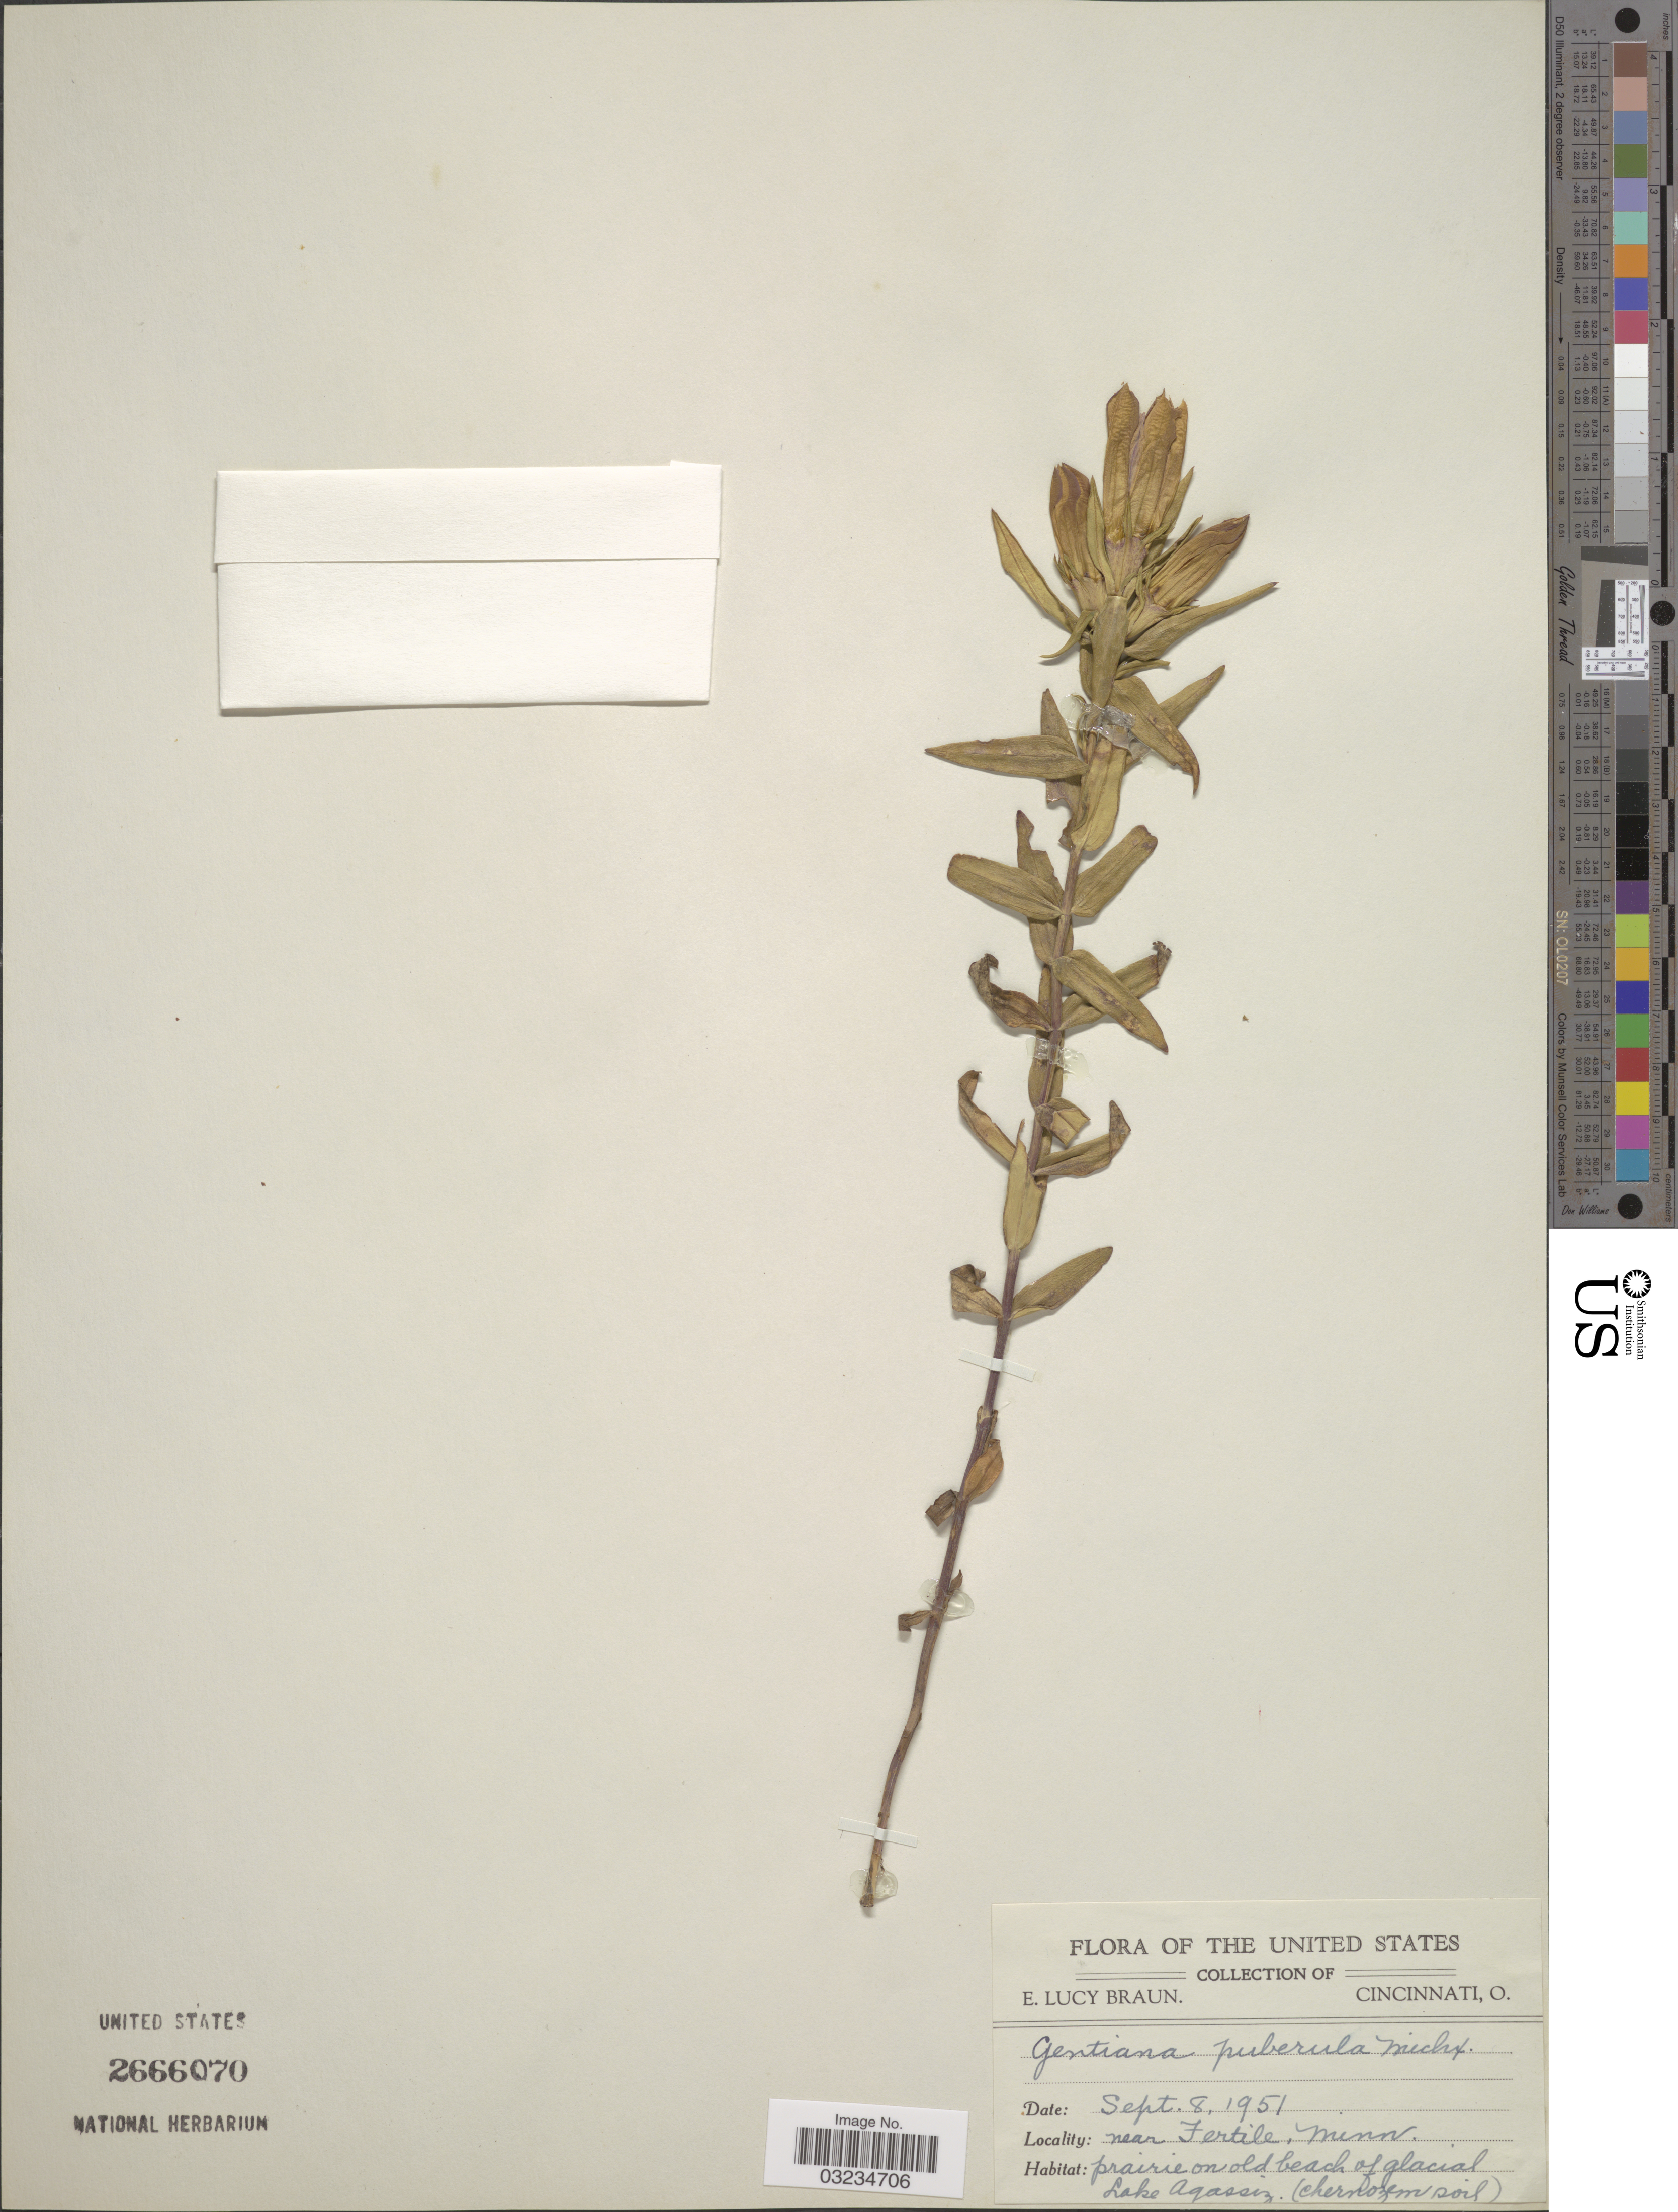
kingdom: Plantae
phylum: Tracheophyta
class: Magnoliopsida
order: Gentianales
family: Gentianaceae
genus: Gentiana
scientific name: Gentiana puberula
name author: Michx.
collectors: E. Braun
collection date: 1951-09-08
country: United States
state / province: Minnesota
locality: Near Fertile. Prairie on old beach of glacial Lake Agassiz.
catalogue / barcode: US 2666070